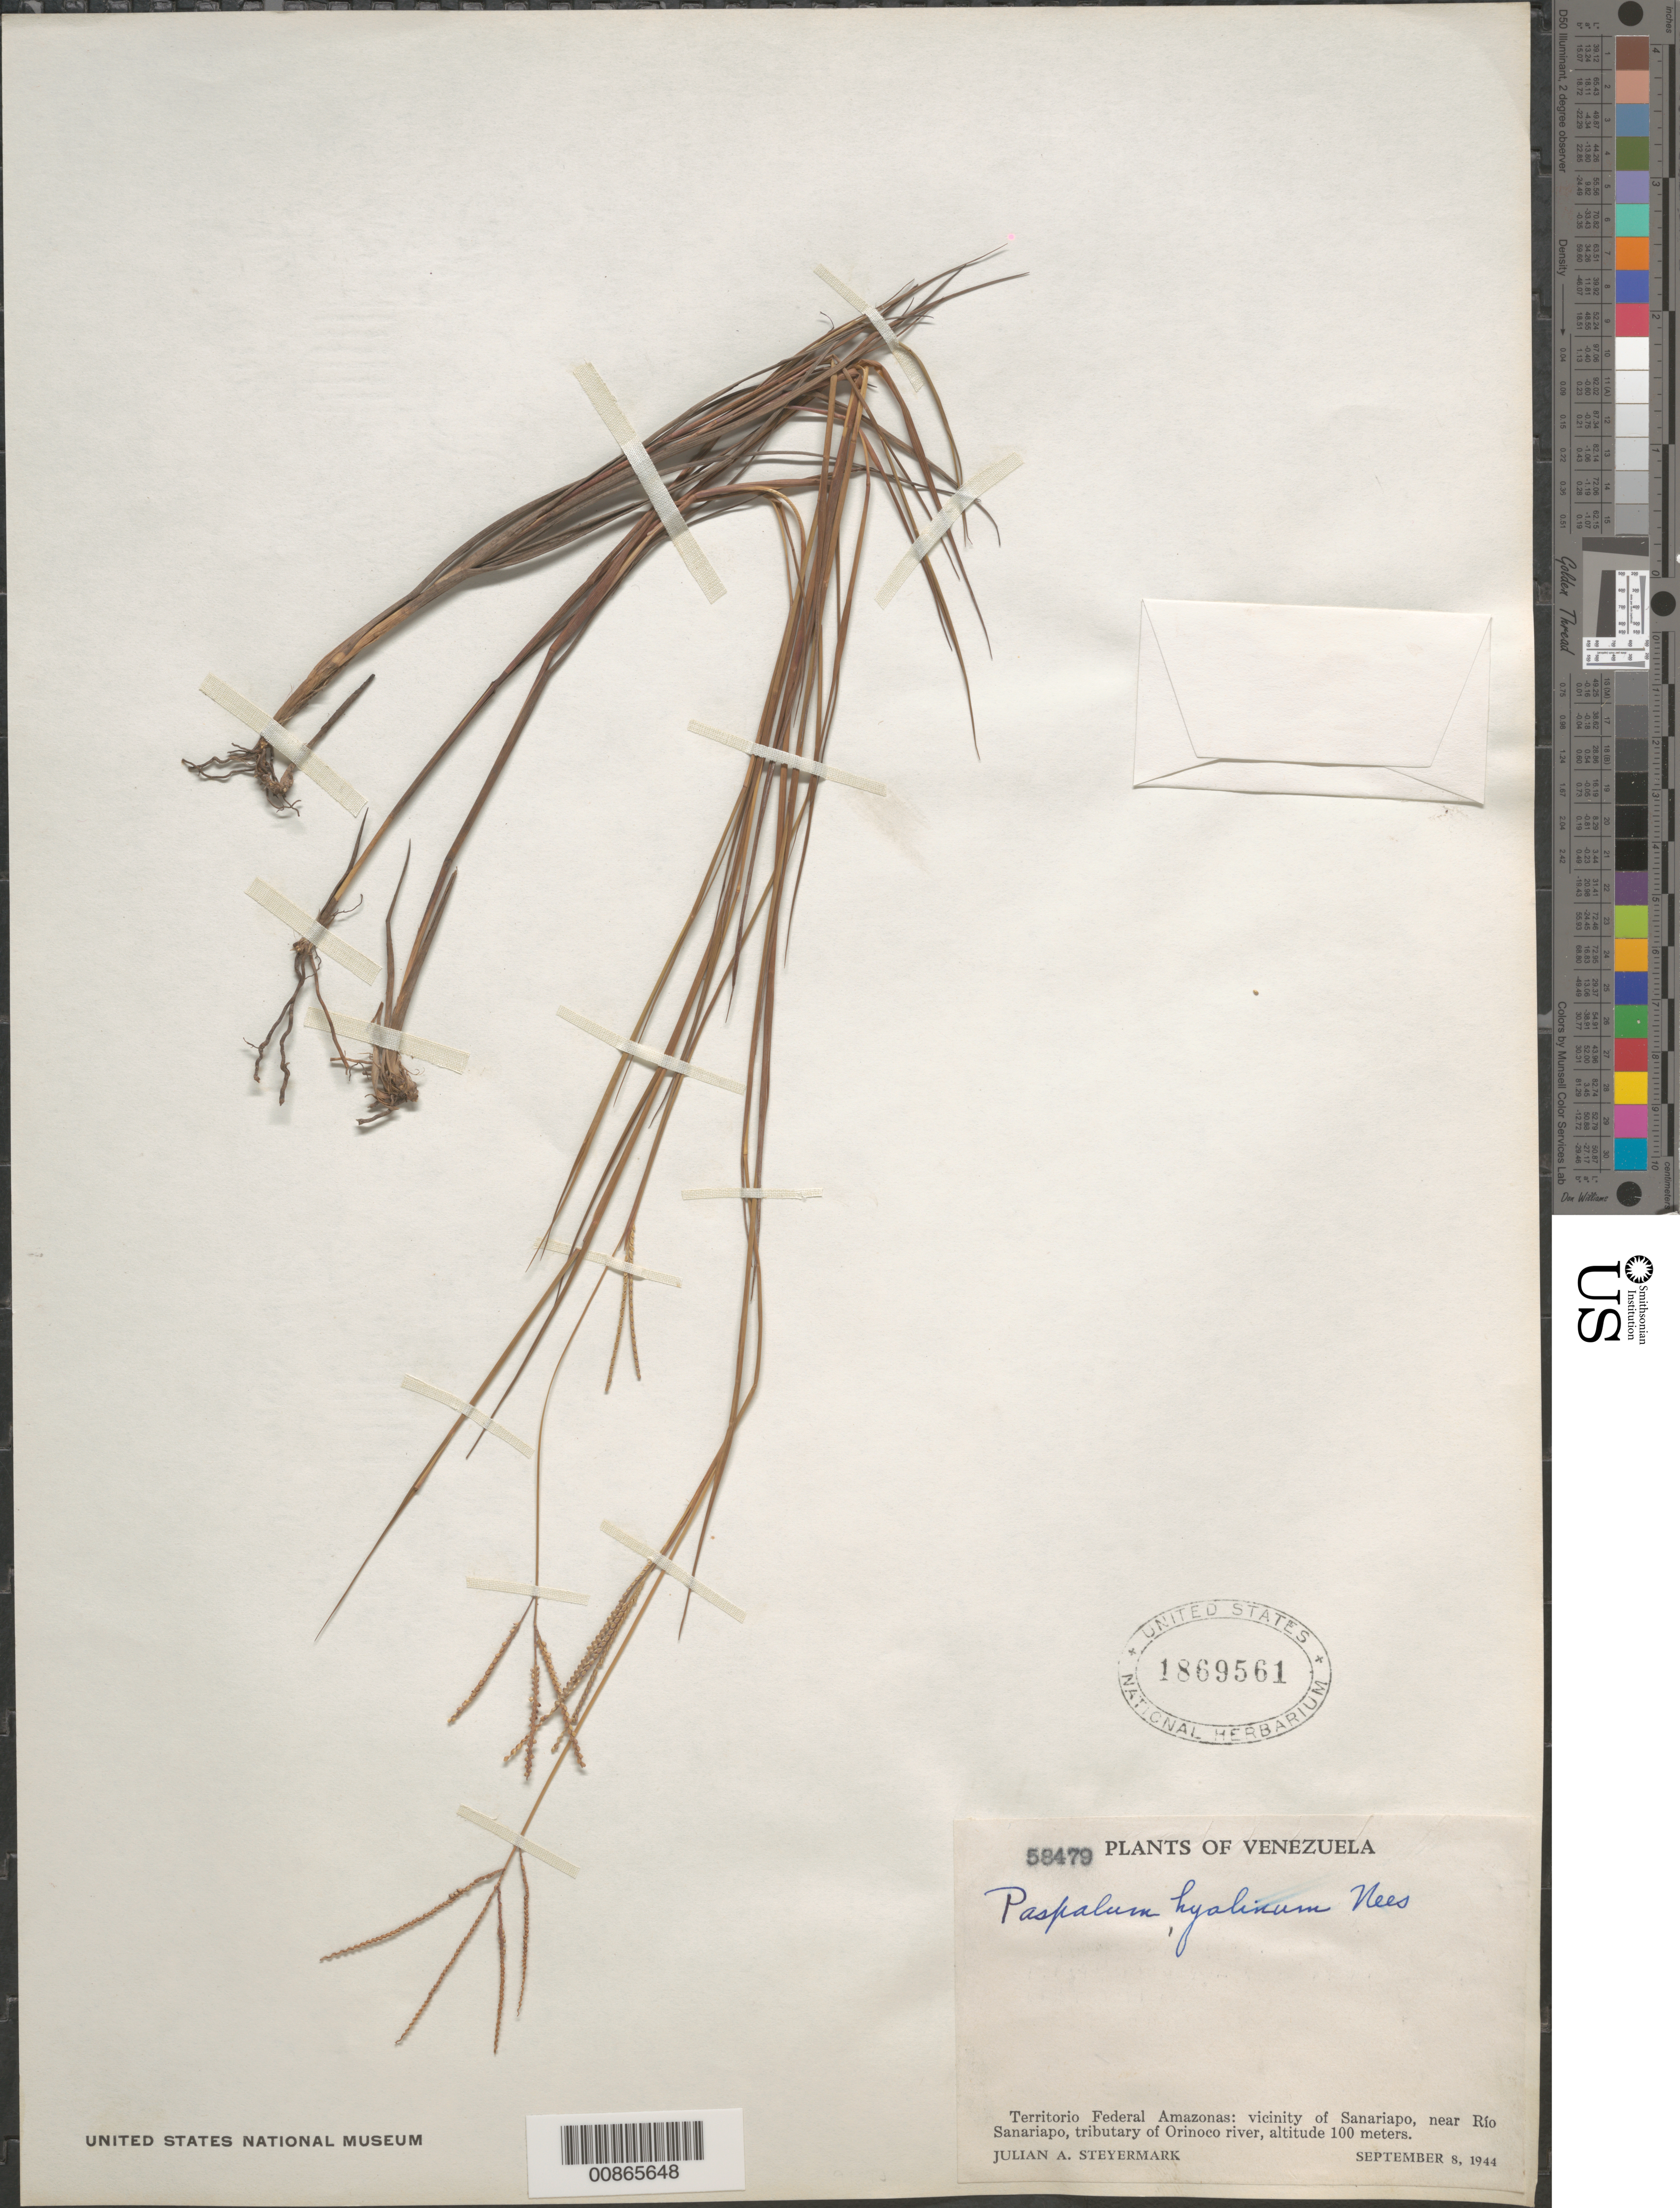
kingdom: Plantae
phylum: Tracheophyta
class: Liliopsida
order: Poales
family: Poaceae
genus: Paspalum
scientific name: Paspalum hyalinum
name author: Nees ex Trin.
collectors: J. Steyermark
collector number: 58479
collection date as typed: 8-Sep-44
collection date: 1944-09-08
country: Venezuela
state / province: Amazonas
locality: Sanariapo, near Río Sanariapo (tributary of Orinoco R.)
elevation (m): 100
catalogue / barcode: US 1869561